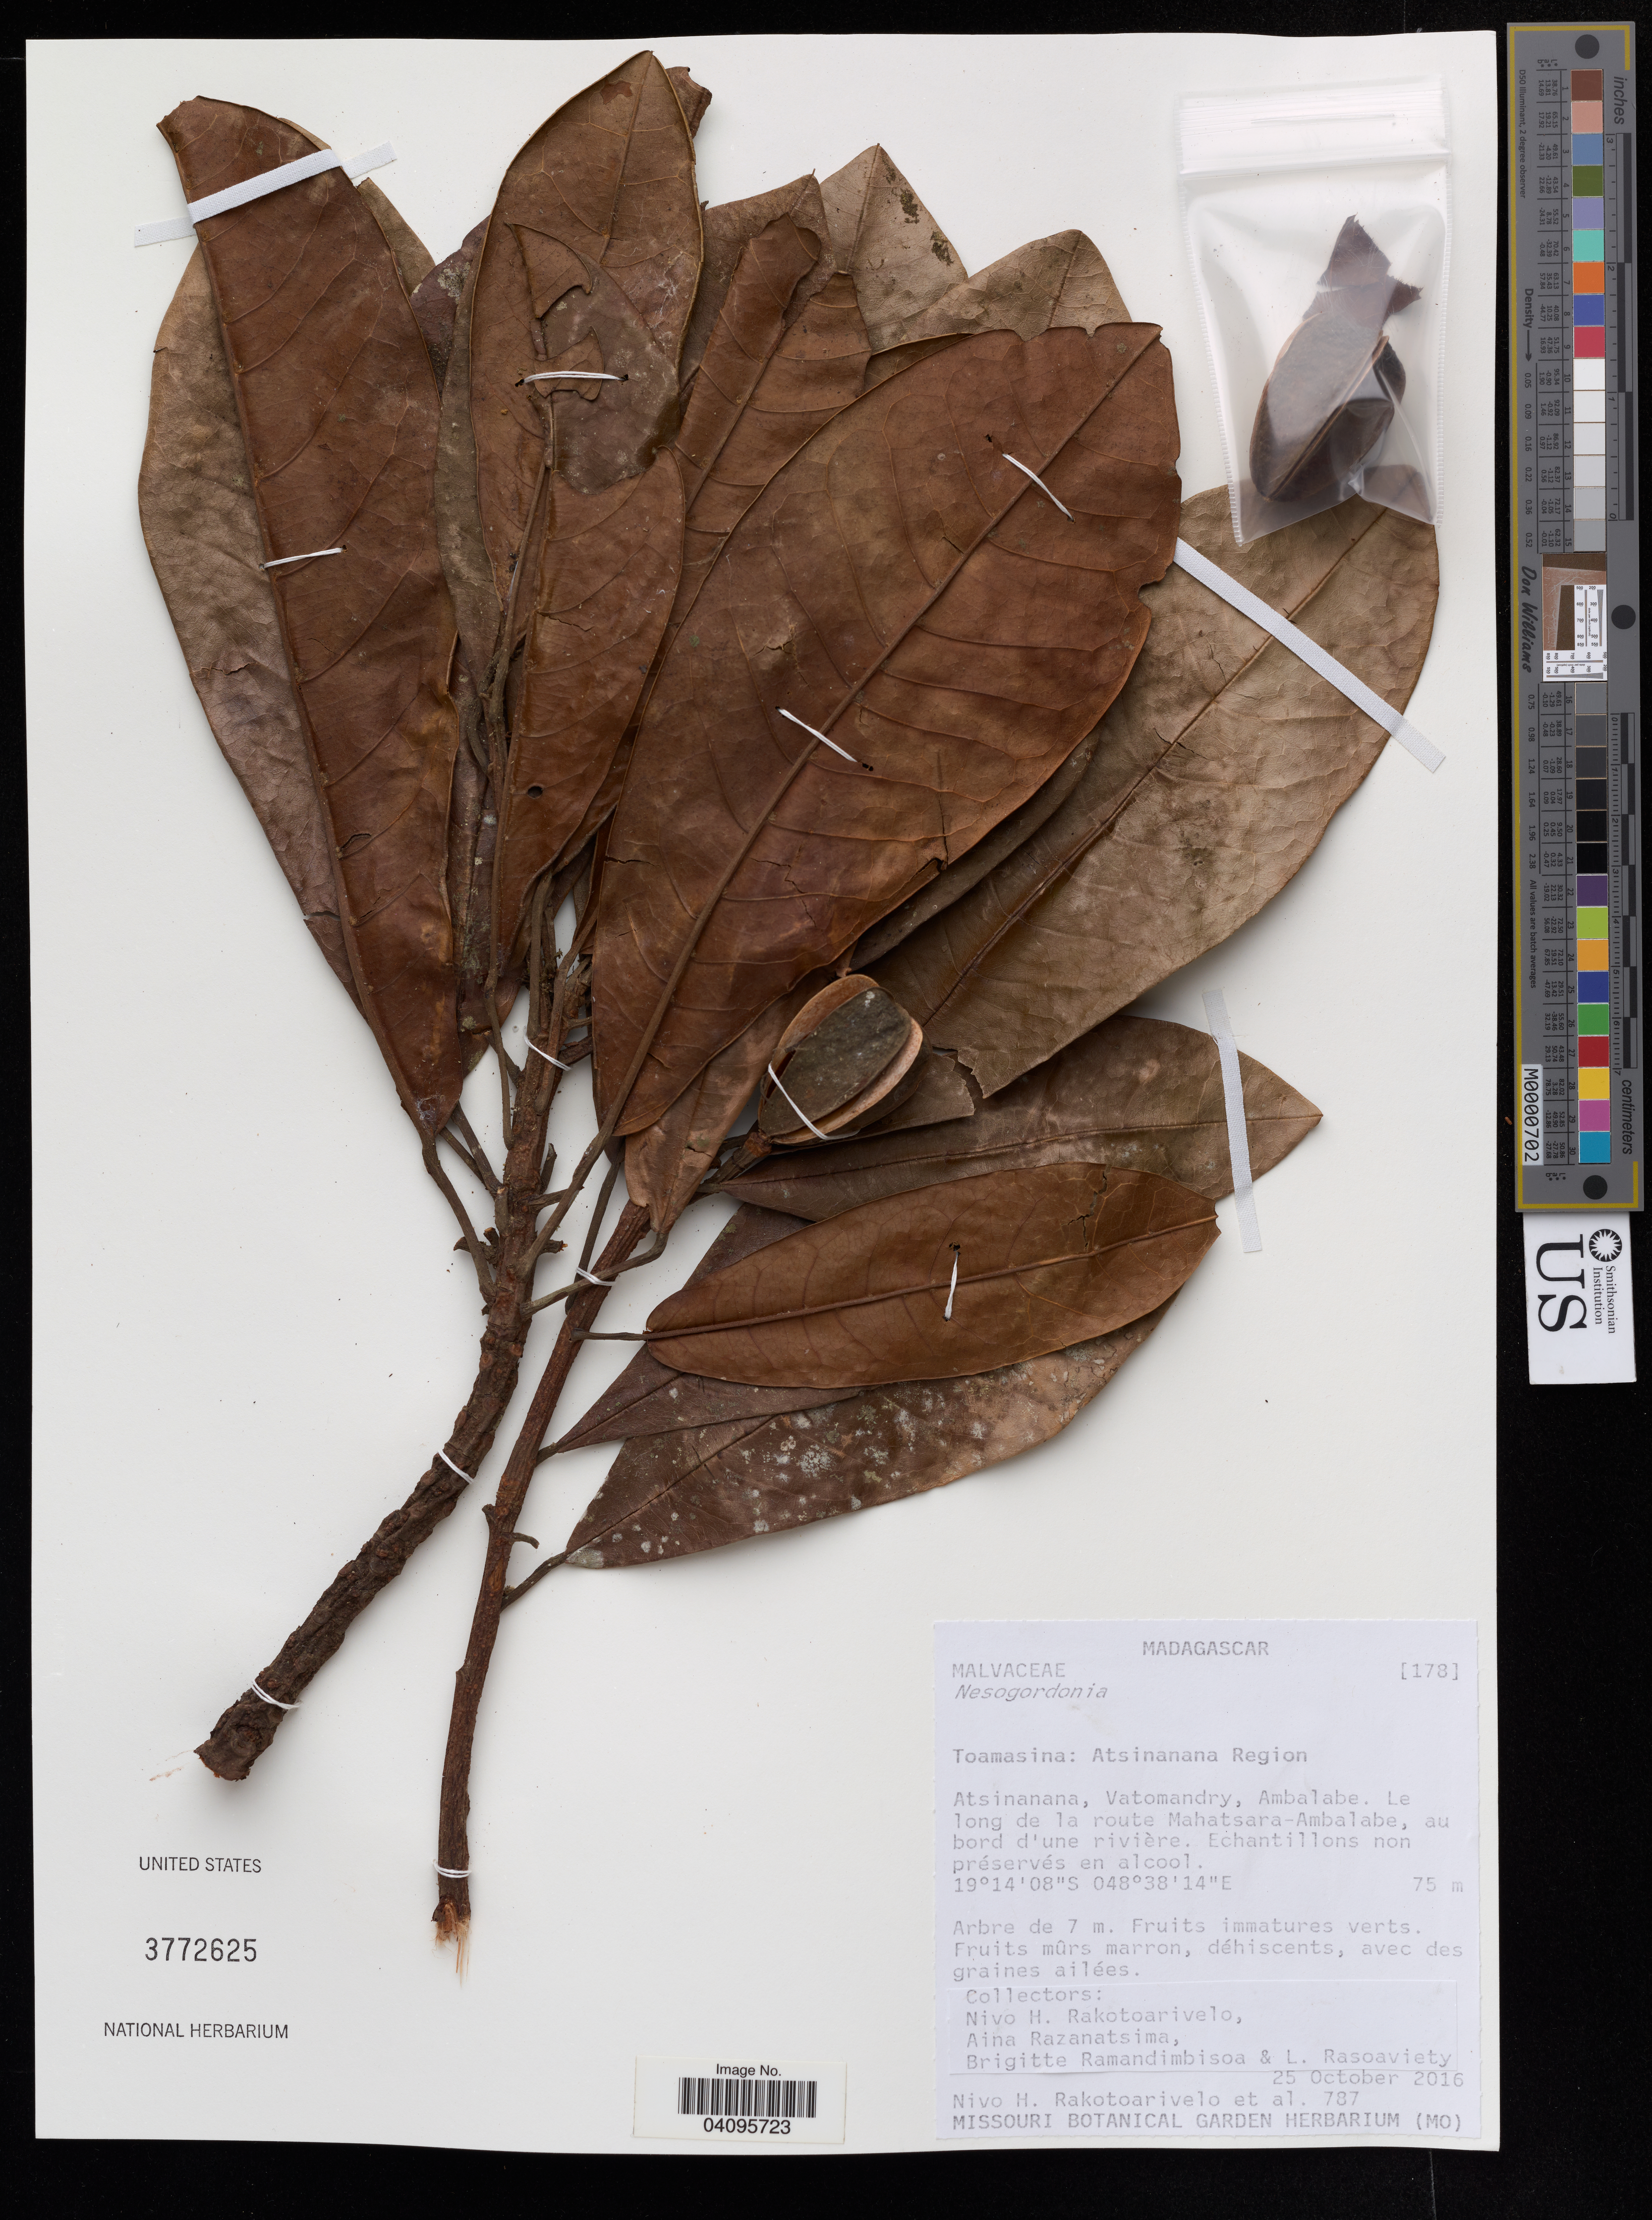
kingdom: Plantae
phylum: Tracheophyta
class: Magnoliopsida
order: Malvales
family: Malvaceae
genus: Nesogordonia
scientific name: Nesogordonia sp.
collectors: N. Rakotoarivelo, A. Razanatsima, B. Ramandimbisoa & L. Rasoaviety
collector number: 787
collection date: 2016-10-25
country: Madagascar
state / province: Atsinanana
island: Madagascar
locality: Vatomandry, Ambalabe. Le long de la route Mahatsara-Ambalabe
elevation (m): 75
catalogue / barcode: US 3772625